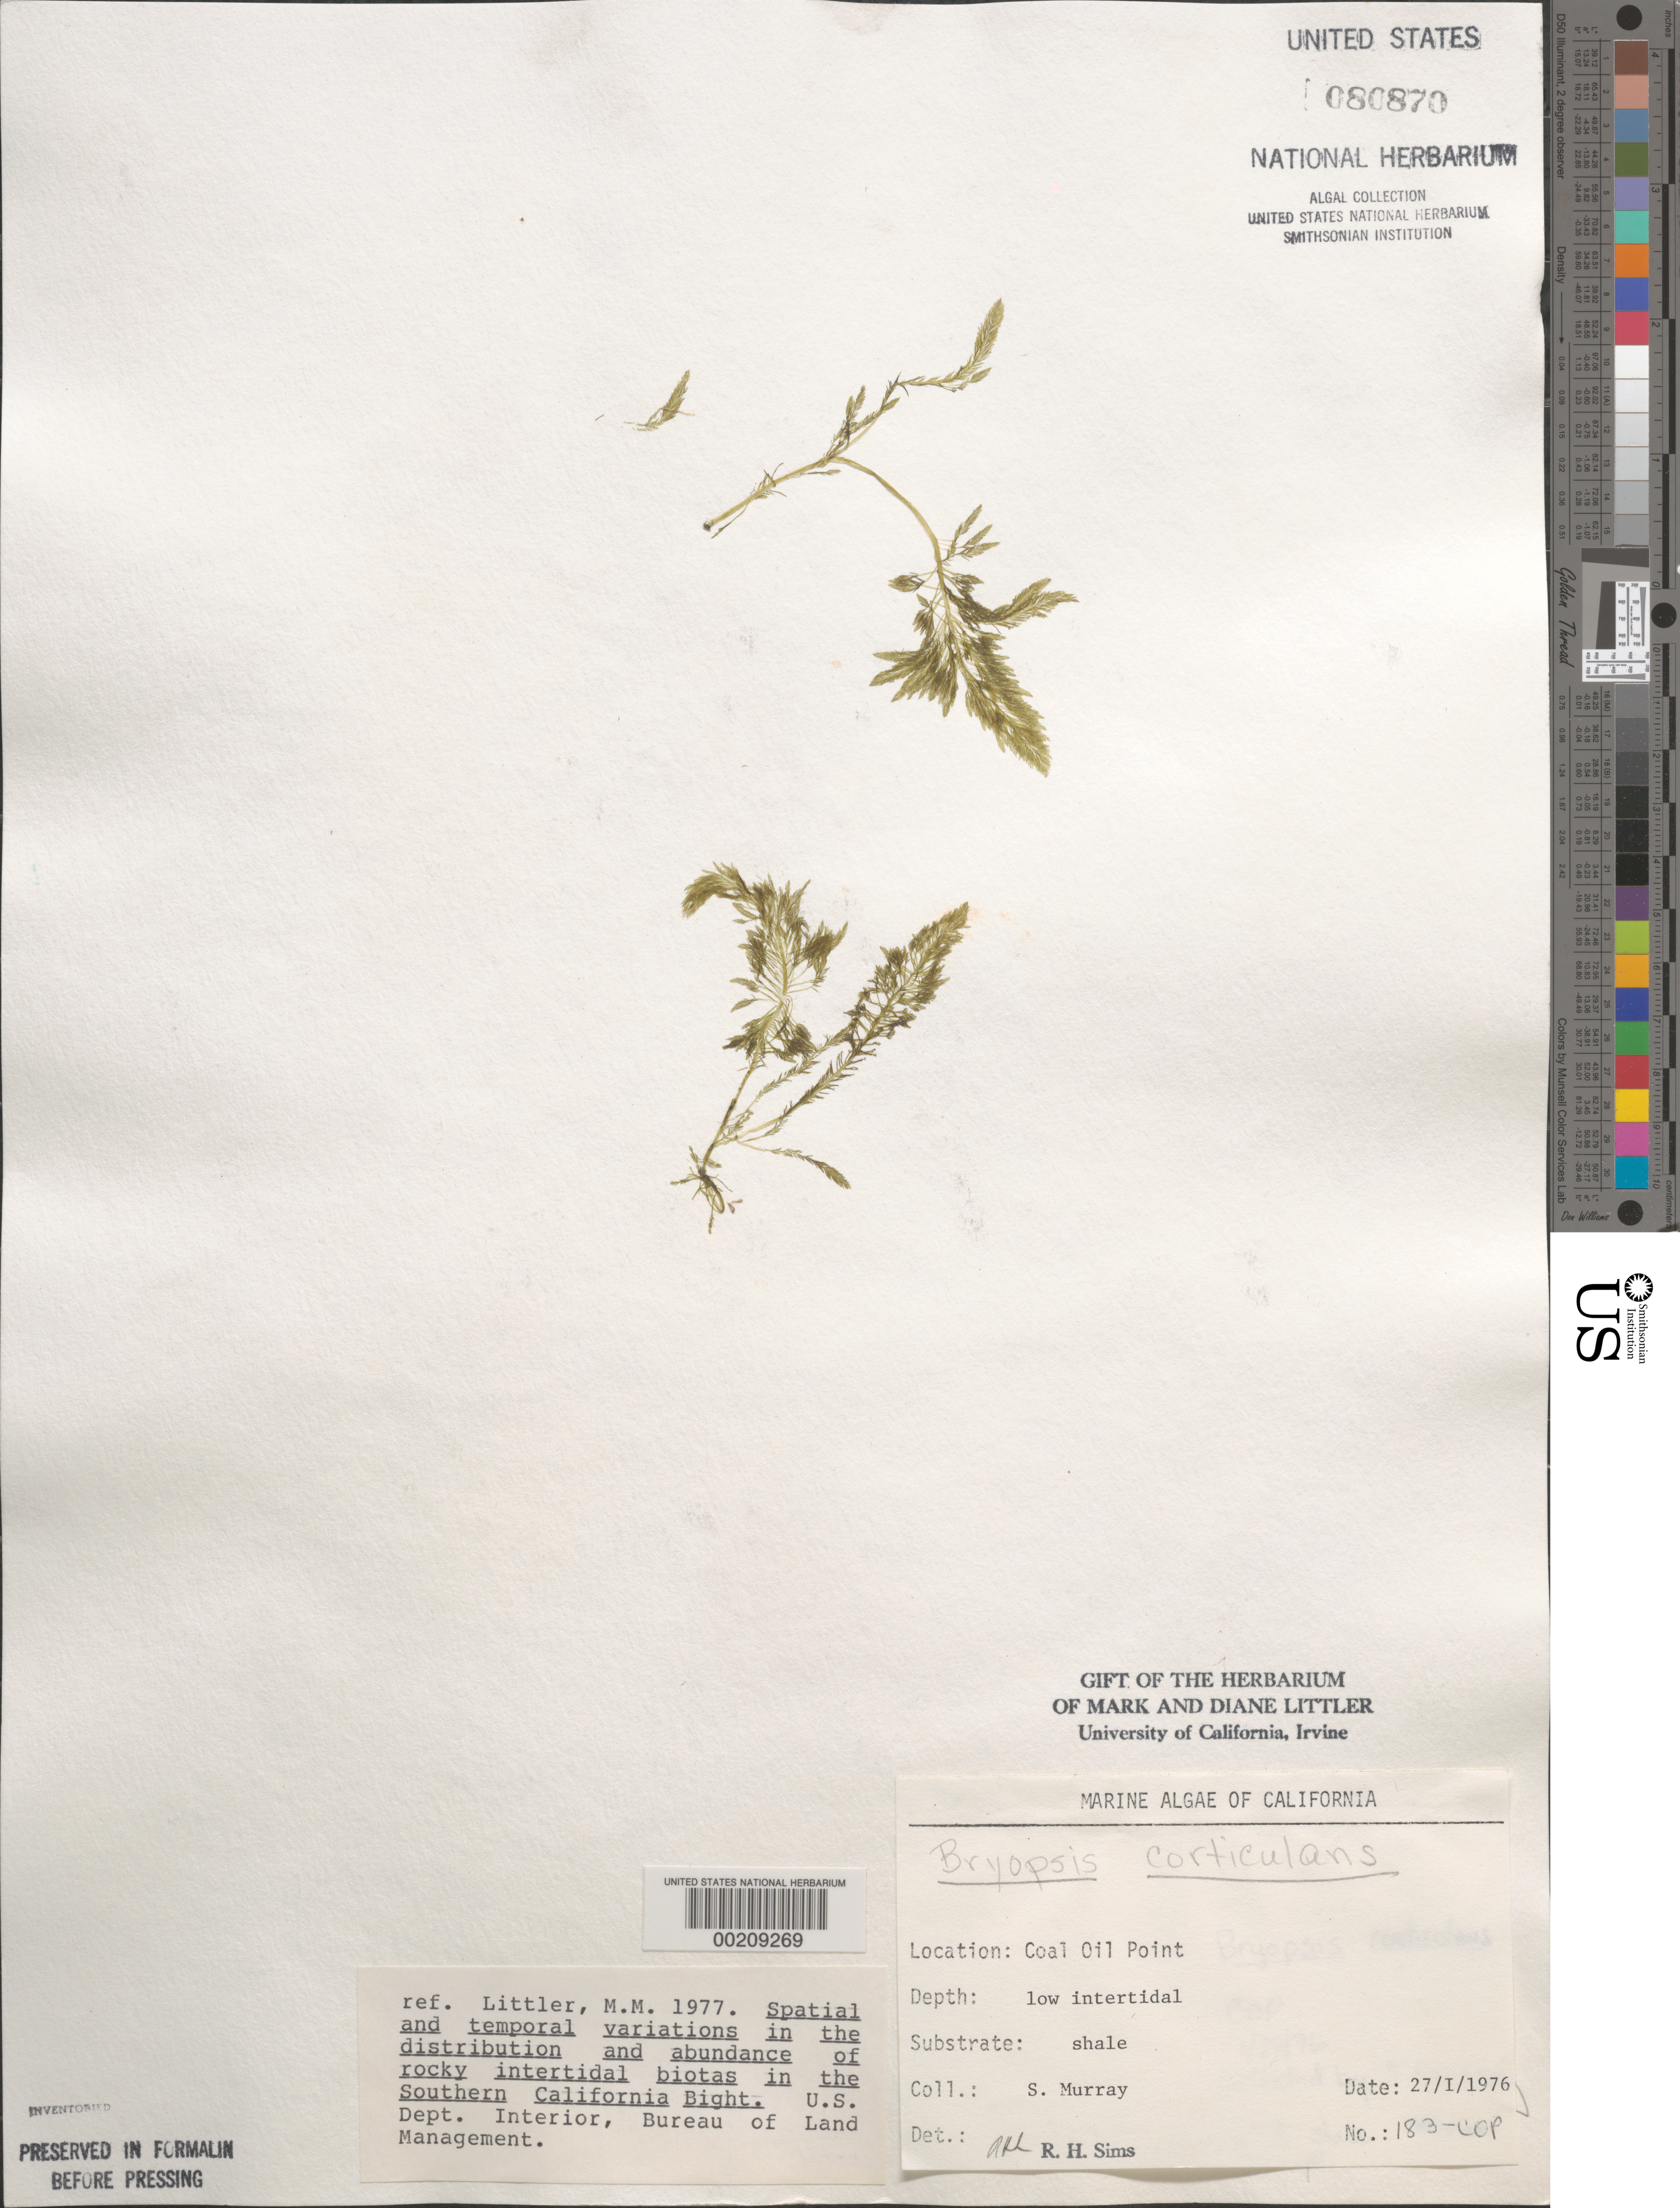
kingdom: Plantae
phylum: Chlorophyta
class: Ulvophyceae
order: Bryopsidales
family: Bryopsidaceae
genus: Bryopsis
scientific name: Bryopsis corticulans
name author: Setch. in Collins et al.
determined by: Sims, Robert H.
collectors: S. N. Murray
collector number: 183-cop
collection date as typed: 27 Jan 1970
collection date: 1970-01-27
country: United States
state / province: California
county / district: Santa Barbara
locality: Coal Oil Point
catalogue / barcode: US 80870